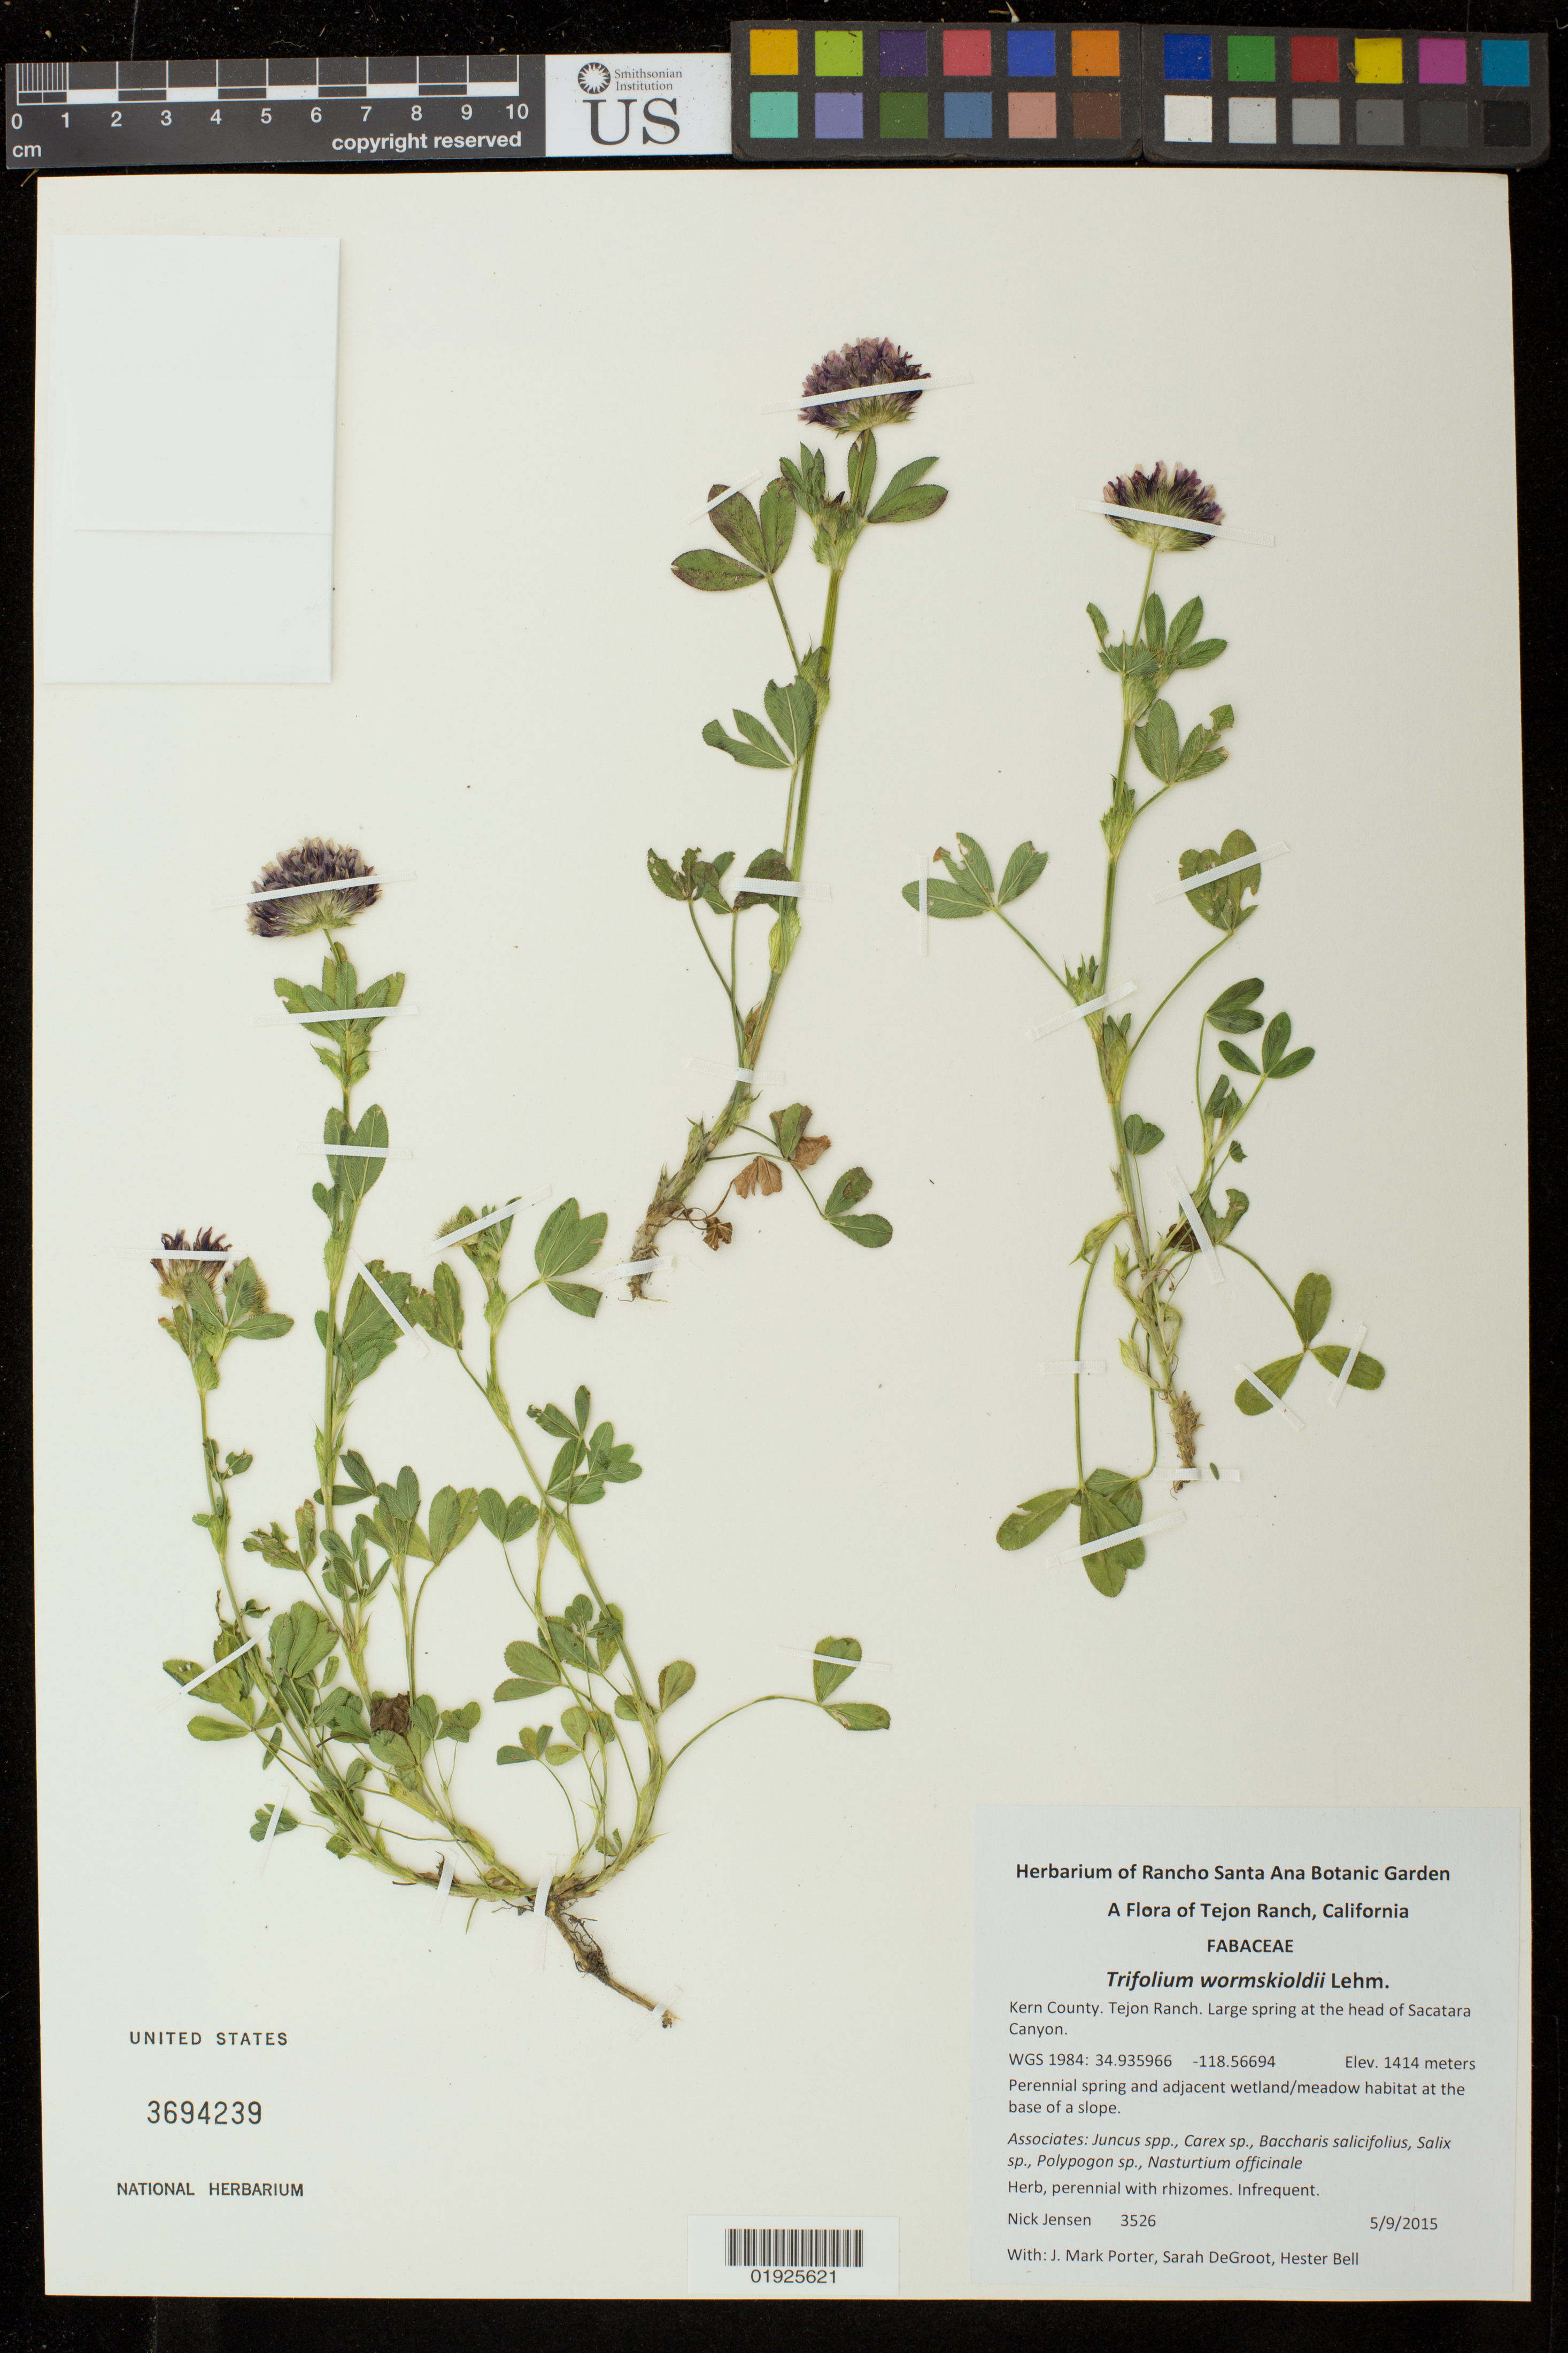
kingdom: Plantae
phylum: Tracheophyta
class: Magnoliopsida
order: Fabales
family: Fabaceae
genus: Trifolium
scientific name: Trifolium wormskioldii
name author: Lehm.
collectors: N. Jensen, J. M. Porter, S. De Groot & H. L. Bell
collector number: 3526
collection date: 2015-09-05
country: United States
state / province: California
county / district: Kern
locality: Tejon Ranch. Large spring at the head of Sacatara Canyon.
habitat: Perennial spring and adjacent wetland/meadow habitat at the base of a slope.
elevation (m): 1414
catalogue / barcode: US 3694239